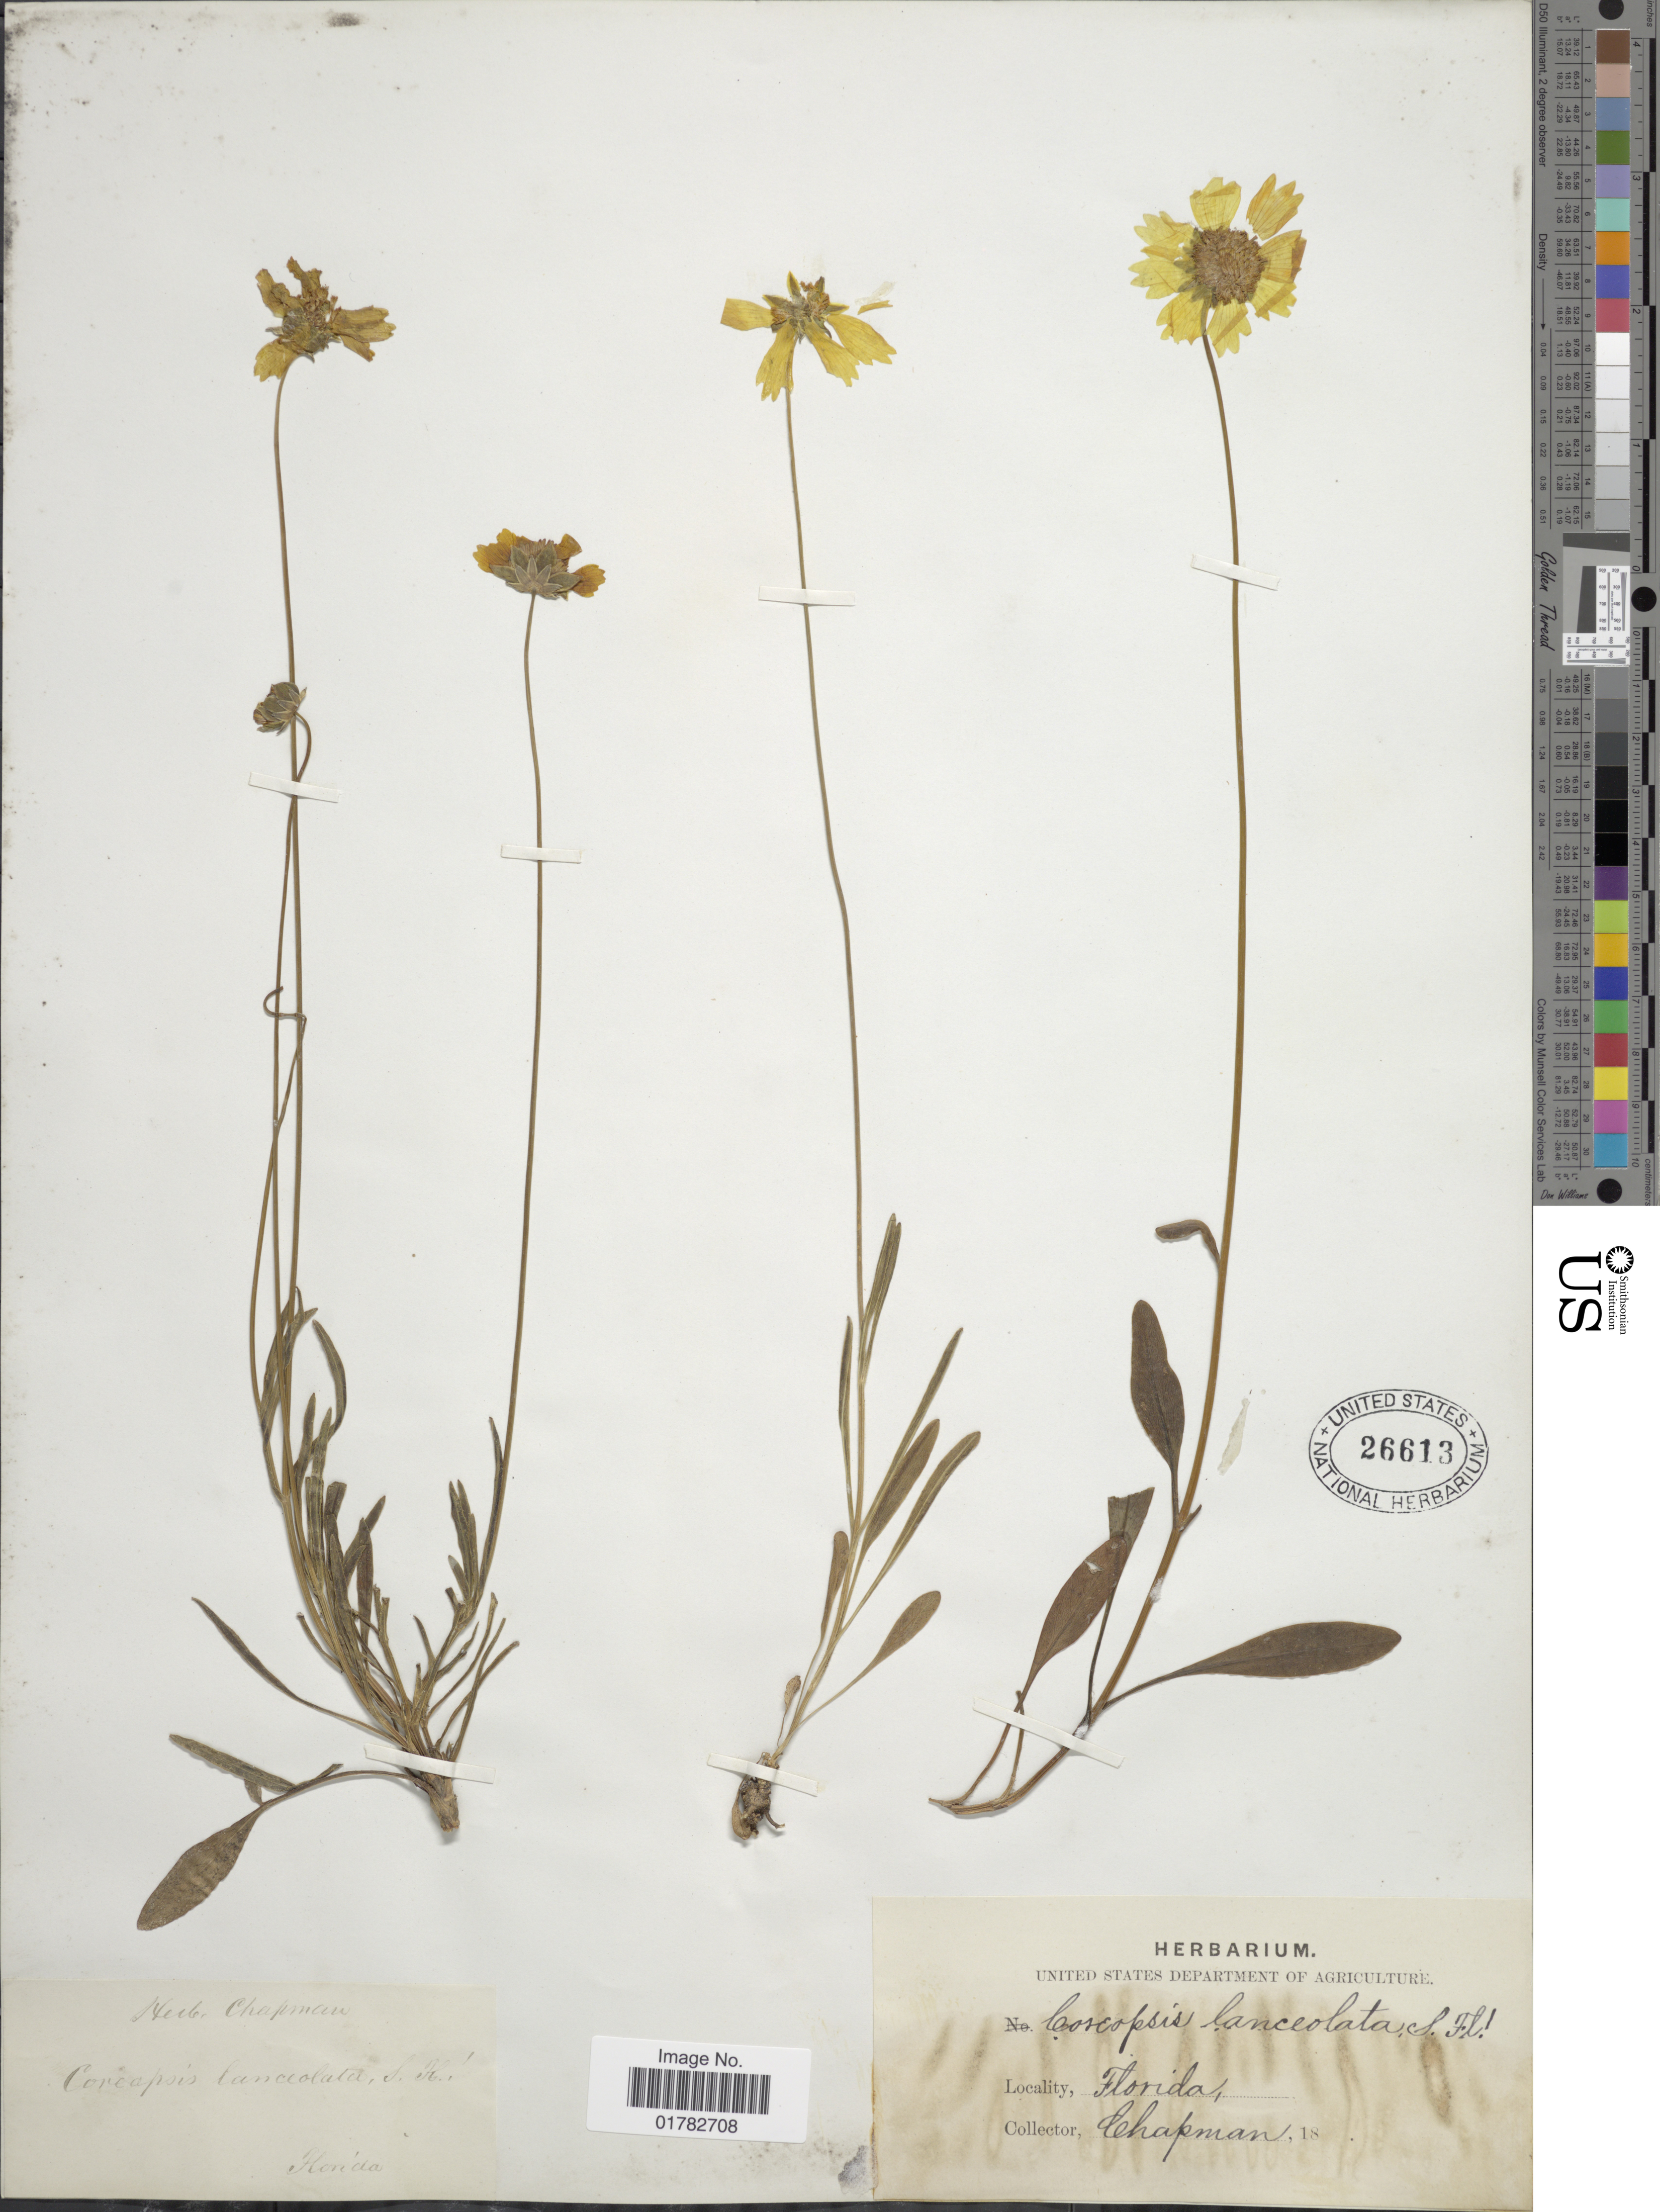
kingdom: Plantae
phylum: Tracheophyta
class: Magnoliopsida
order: Asterales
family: Asteraceae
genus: Coreopsis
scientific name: Coreopsis lanceolata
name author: L.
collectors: A. Chapman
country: United States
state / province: Florida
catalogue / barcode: US 26613